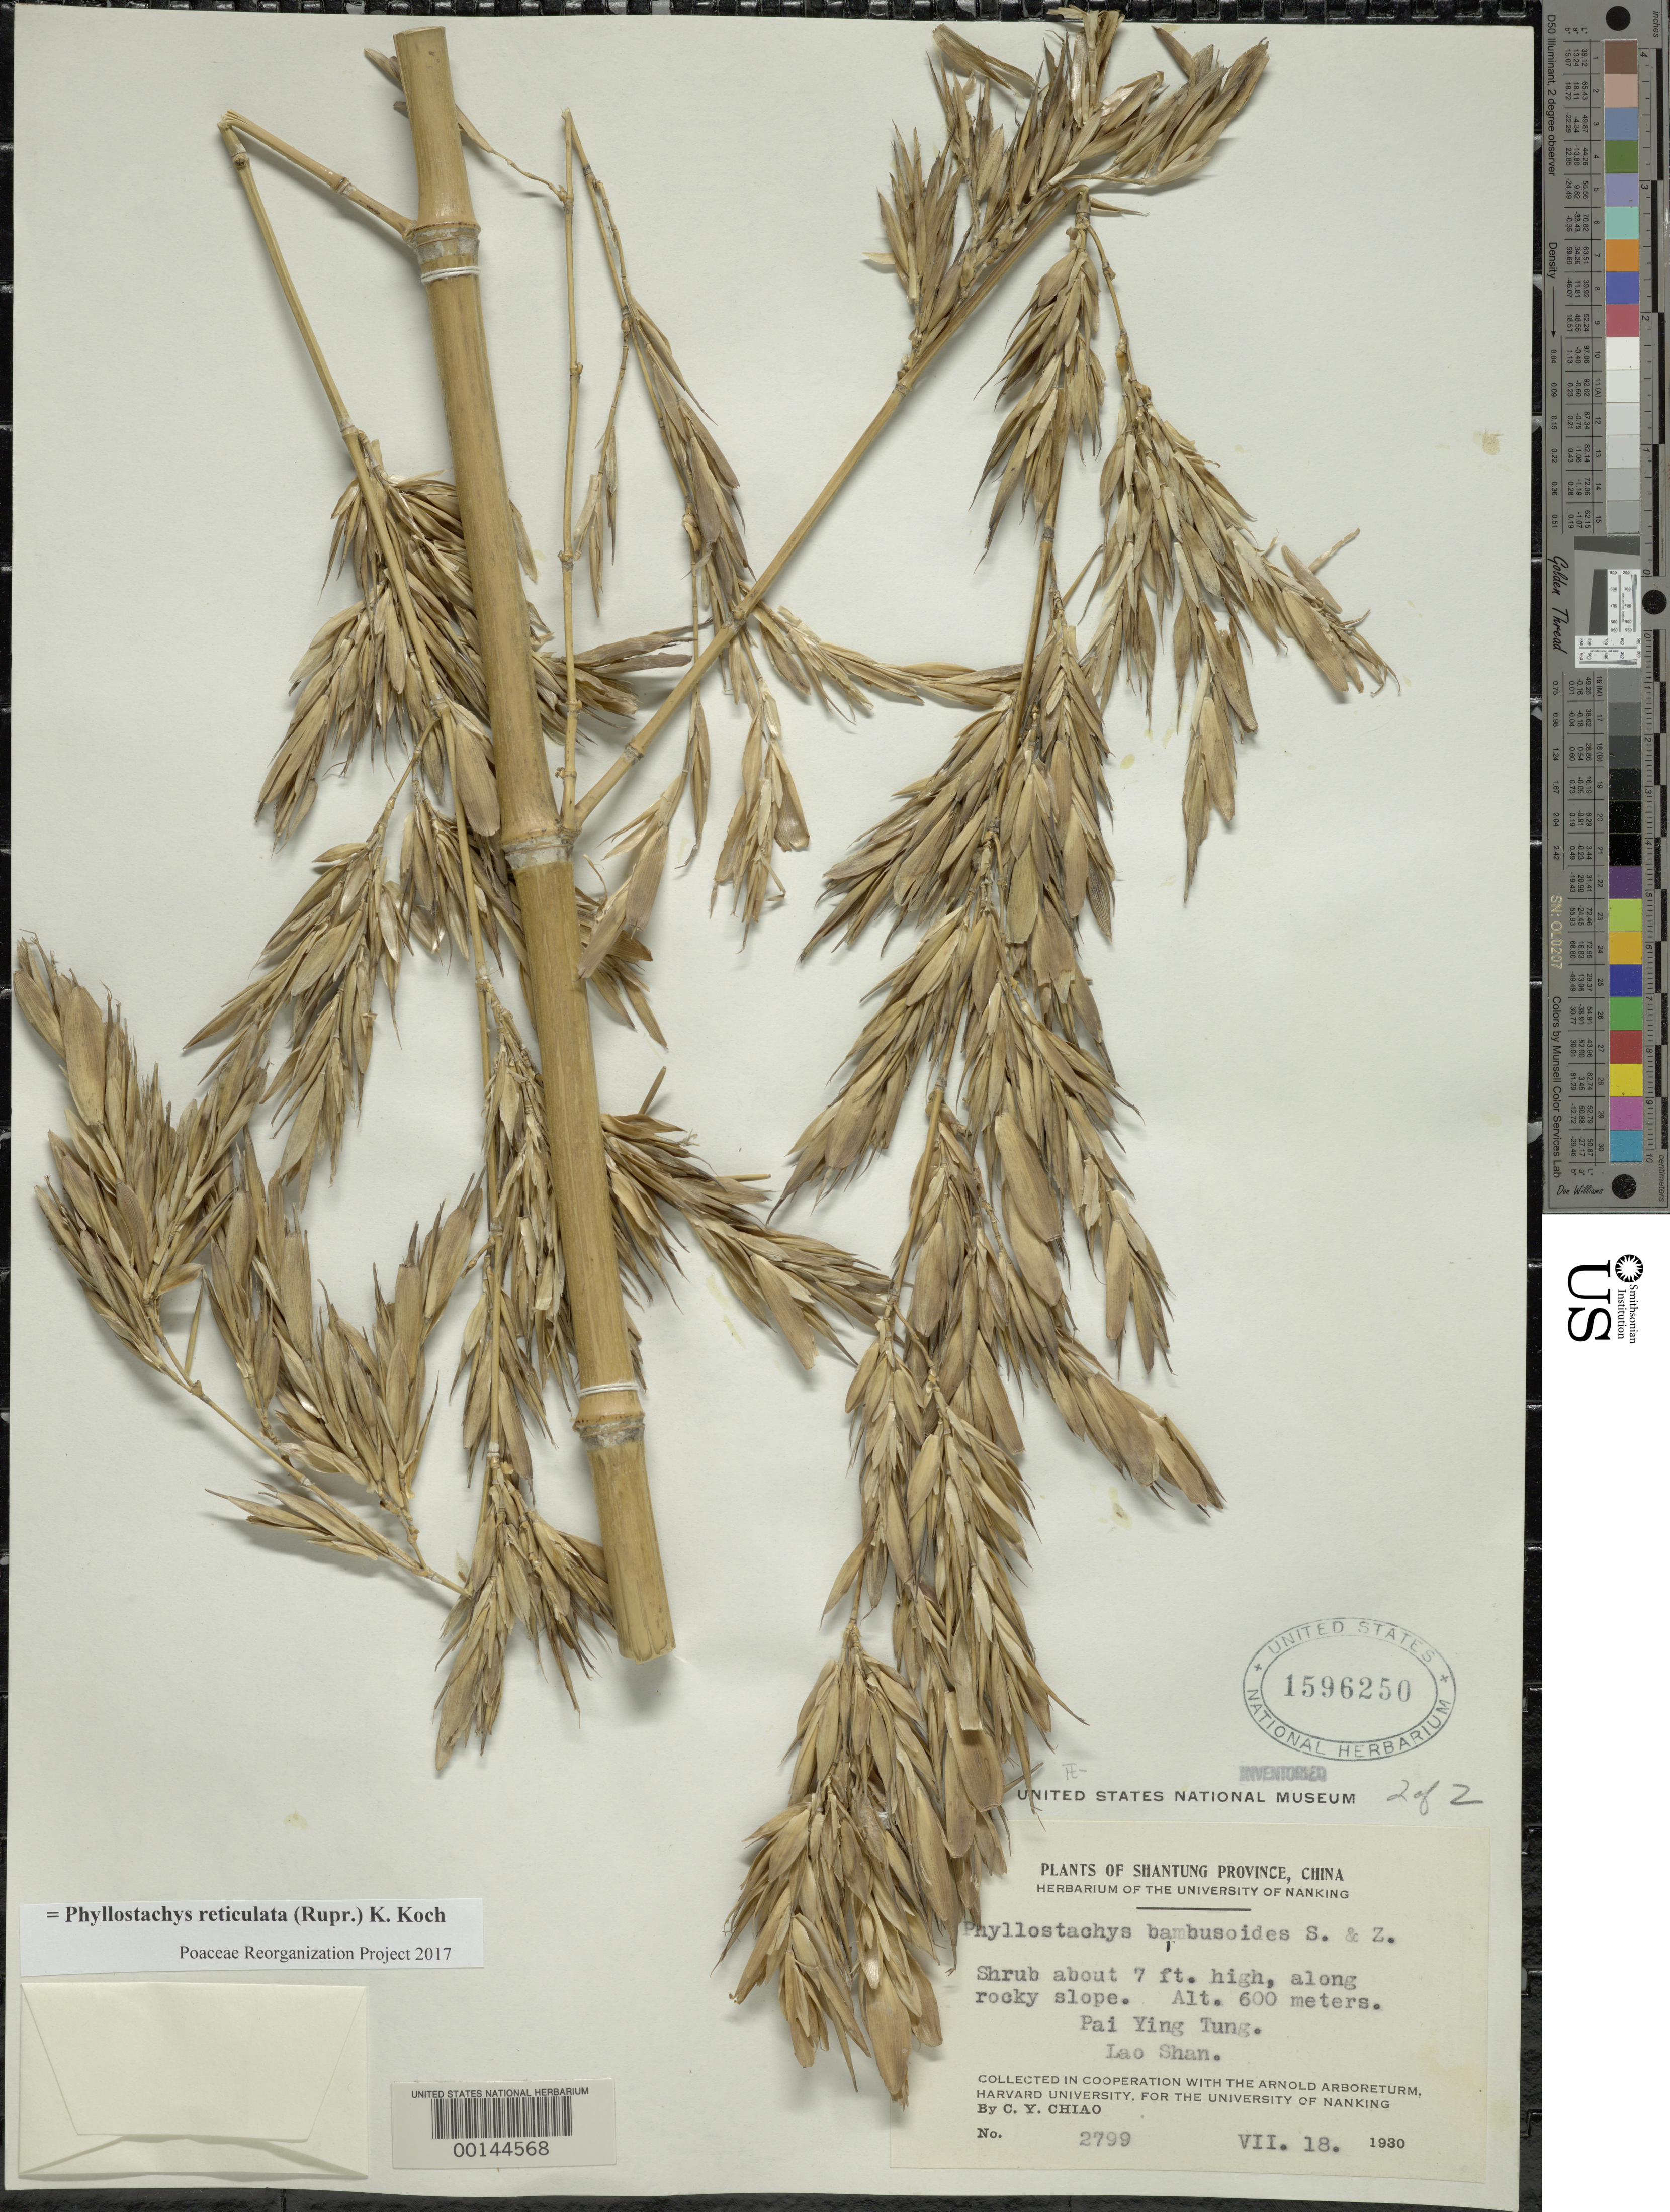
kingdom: Plantae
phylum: Tracheophyta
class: Liliopsida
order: Poales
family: Poaceae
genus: Phyllostachys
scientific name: Phyllostachys reticulata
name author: (Rupr.) K. Koch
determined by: Poaceae Reorganization Project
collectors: C. Y. Chiao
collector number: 2799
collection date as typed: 18 Jul 1930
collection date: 1930-07-18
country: China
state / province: Shandong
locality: Lao shan, pai ying tung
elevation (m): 600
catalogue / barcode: US 1596250